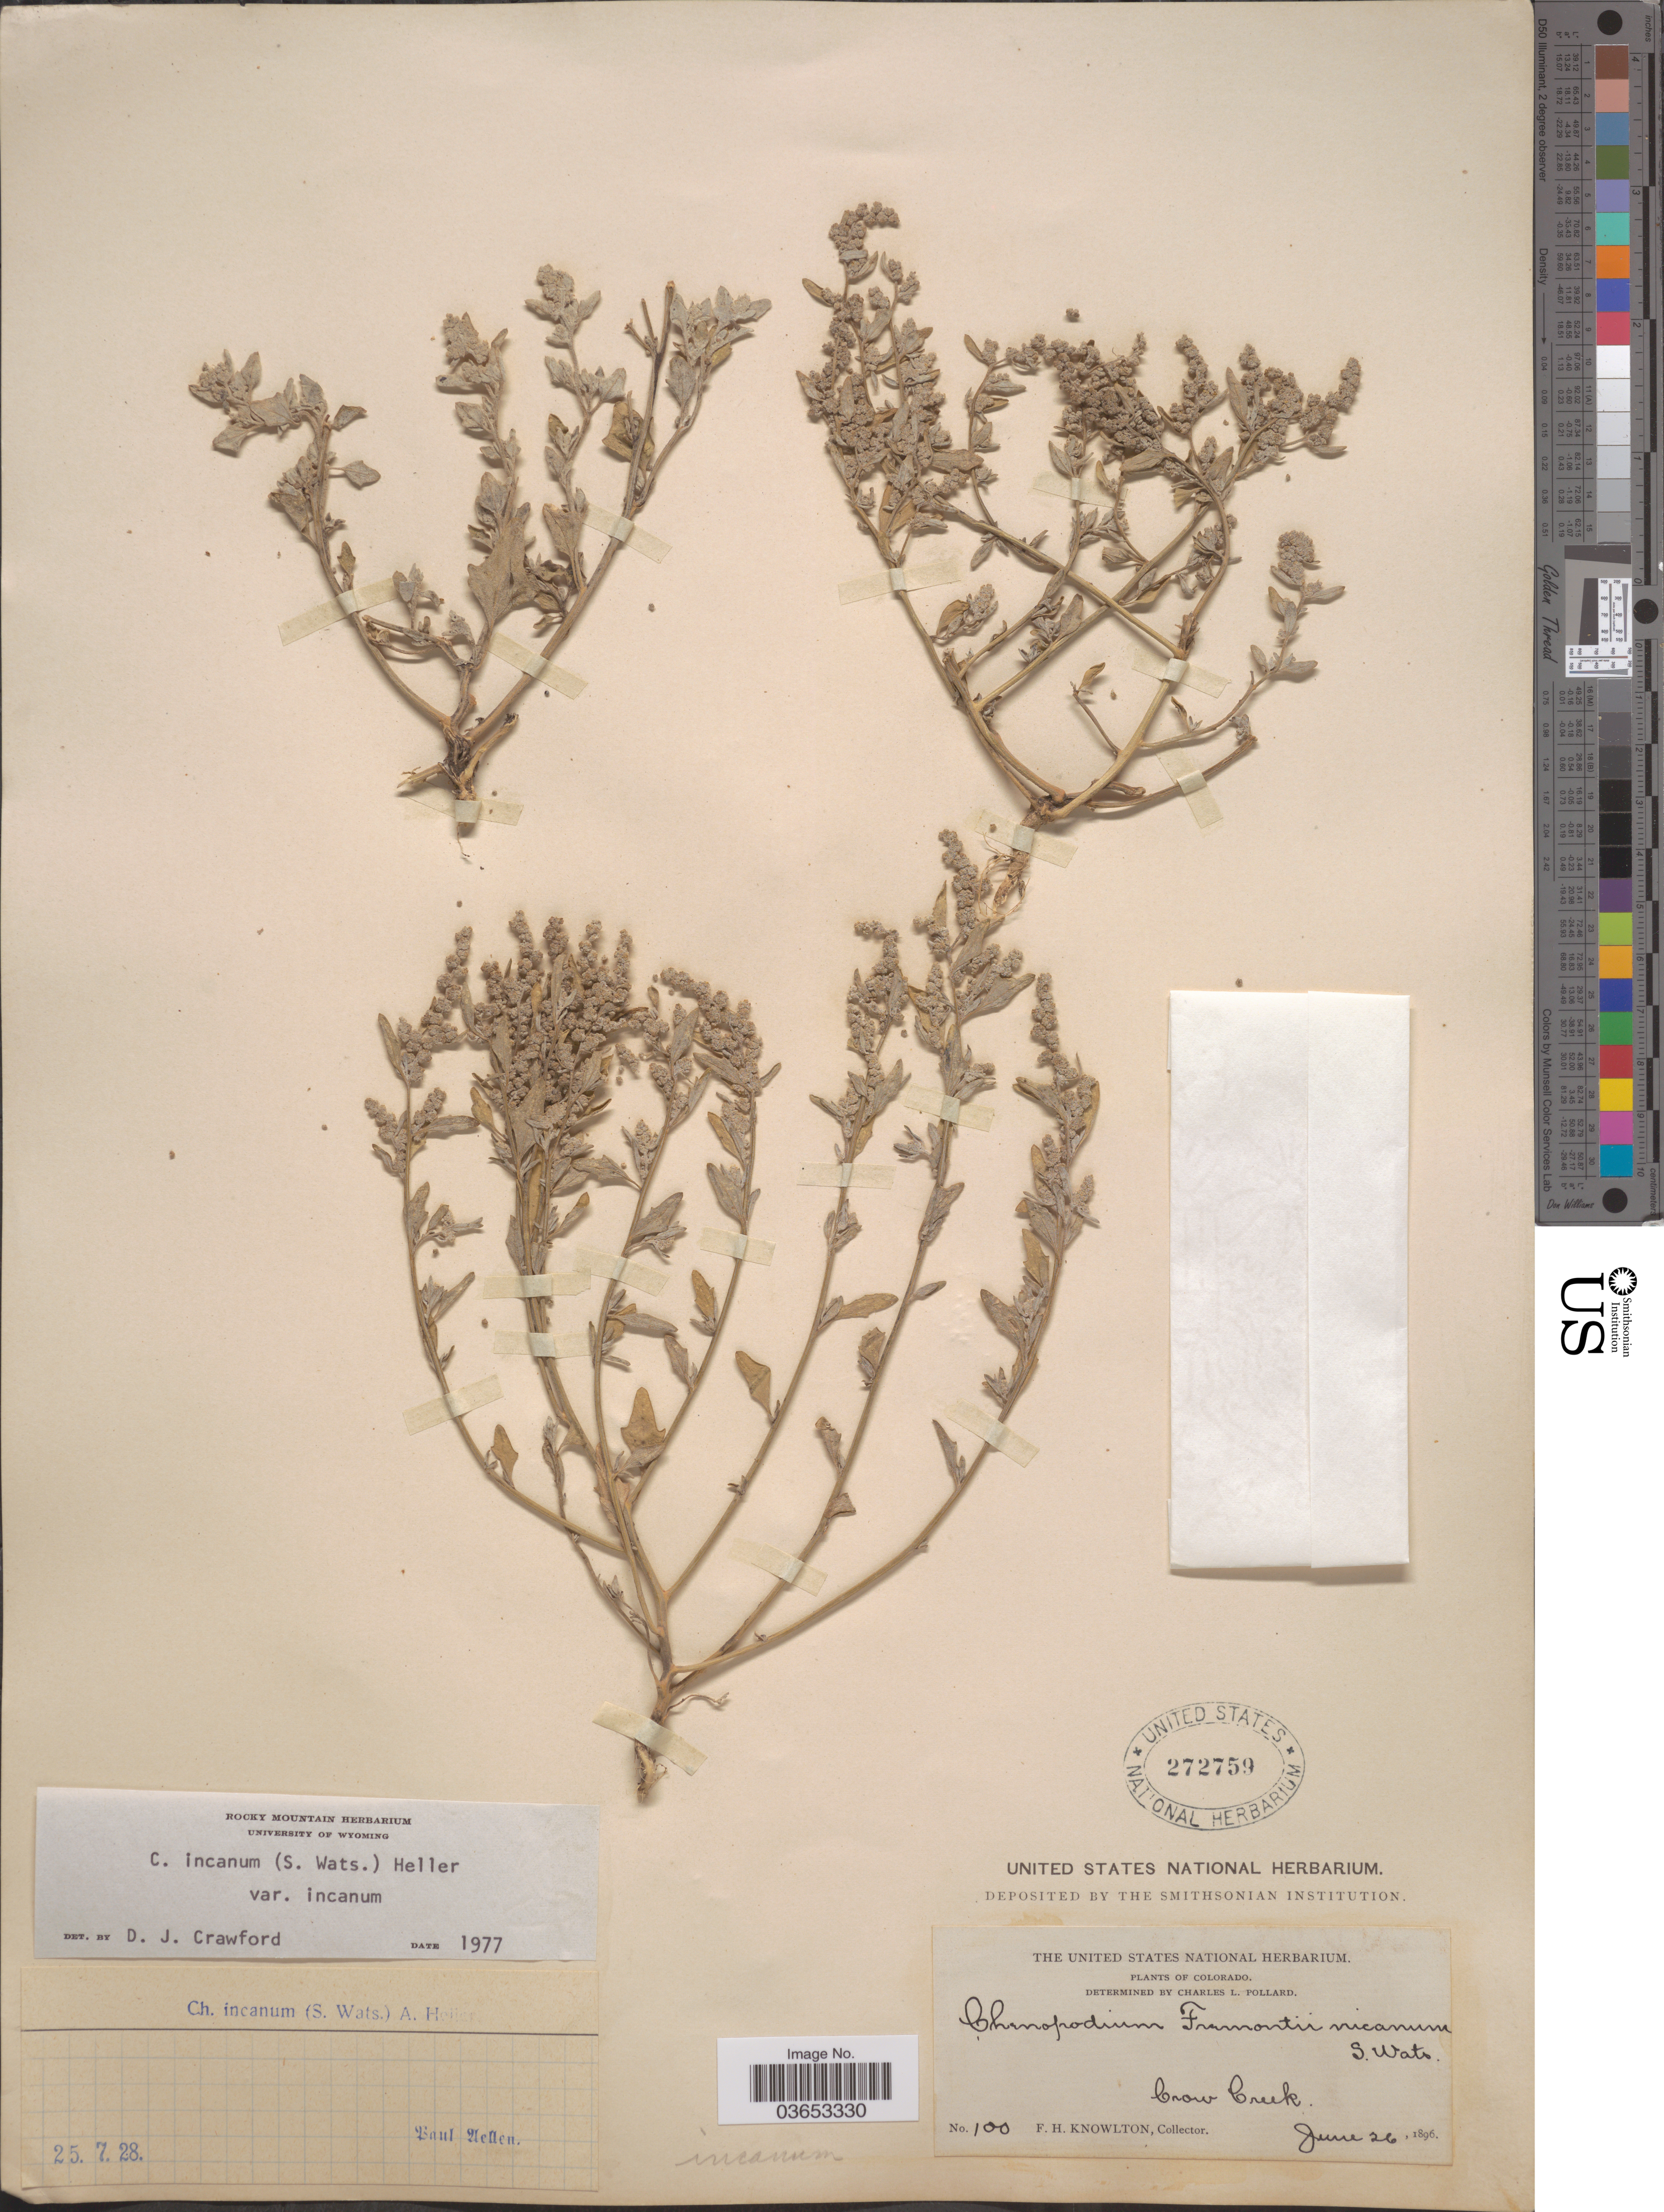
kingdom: Plantae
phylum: Tracheophyta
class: Magnoliopsida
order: Caryophyllales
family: Amaranthaceae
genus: Chenopodium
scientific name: Chenopodium incanum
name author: (S. Watson) A. Heller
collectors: F. H. Knowlton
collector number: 100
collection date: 1896-06-26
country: United States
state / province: Colorado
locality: Crow Creek.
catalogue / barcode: US 272759